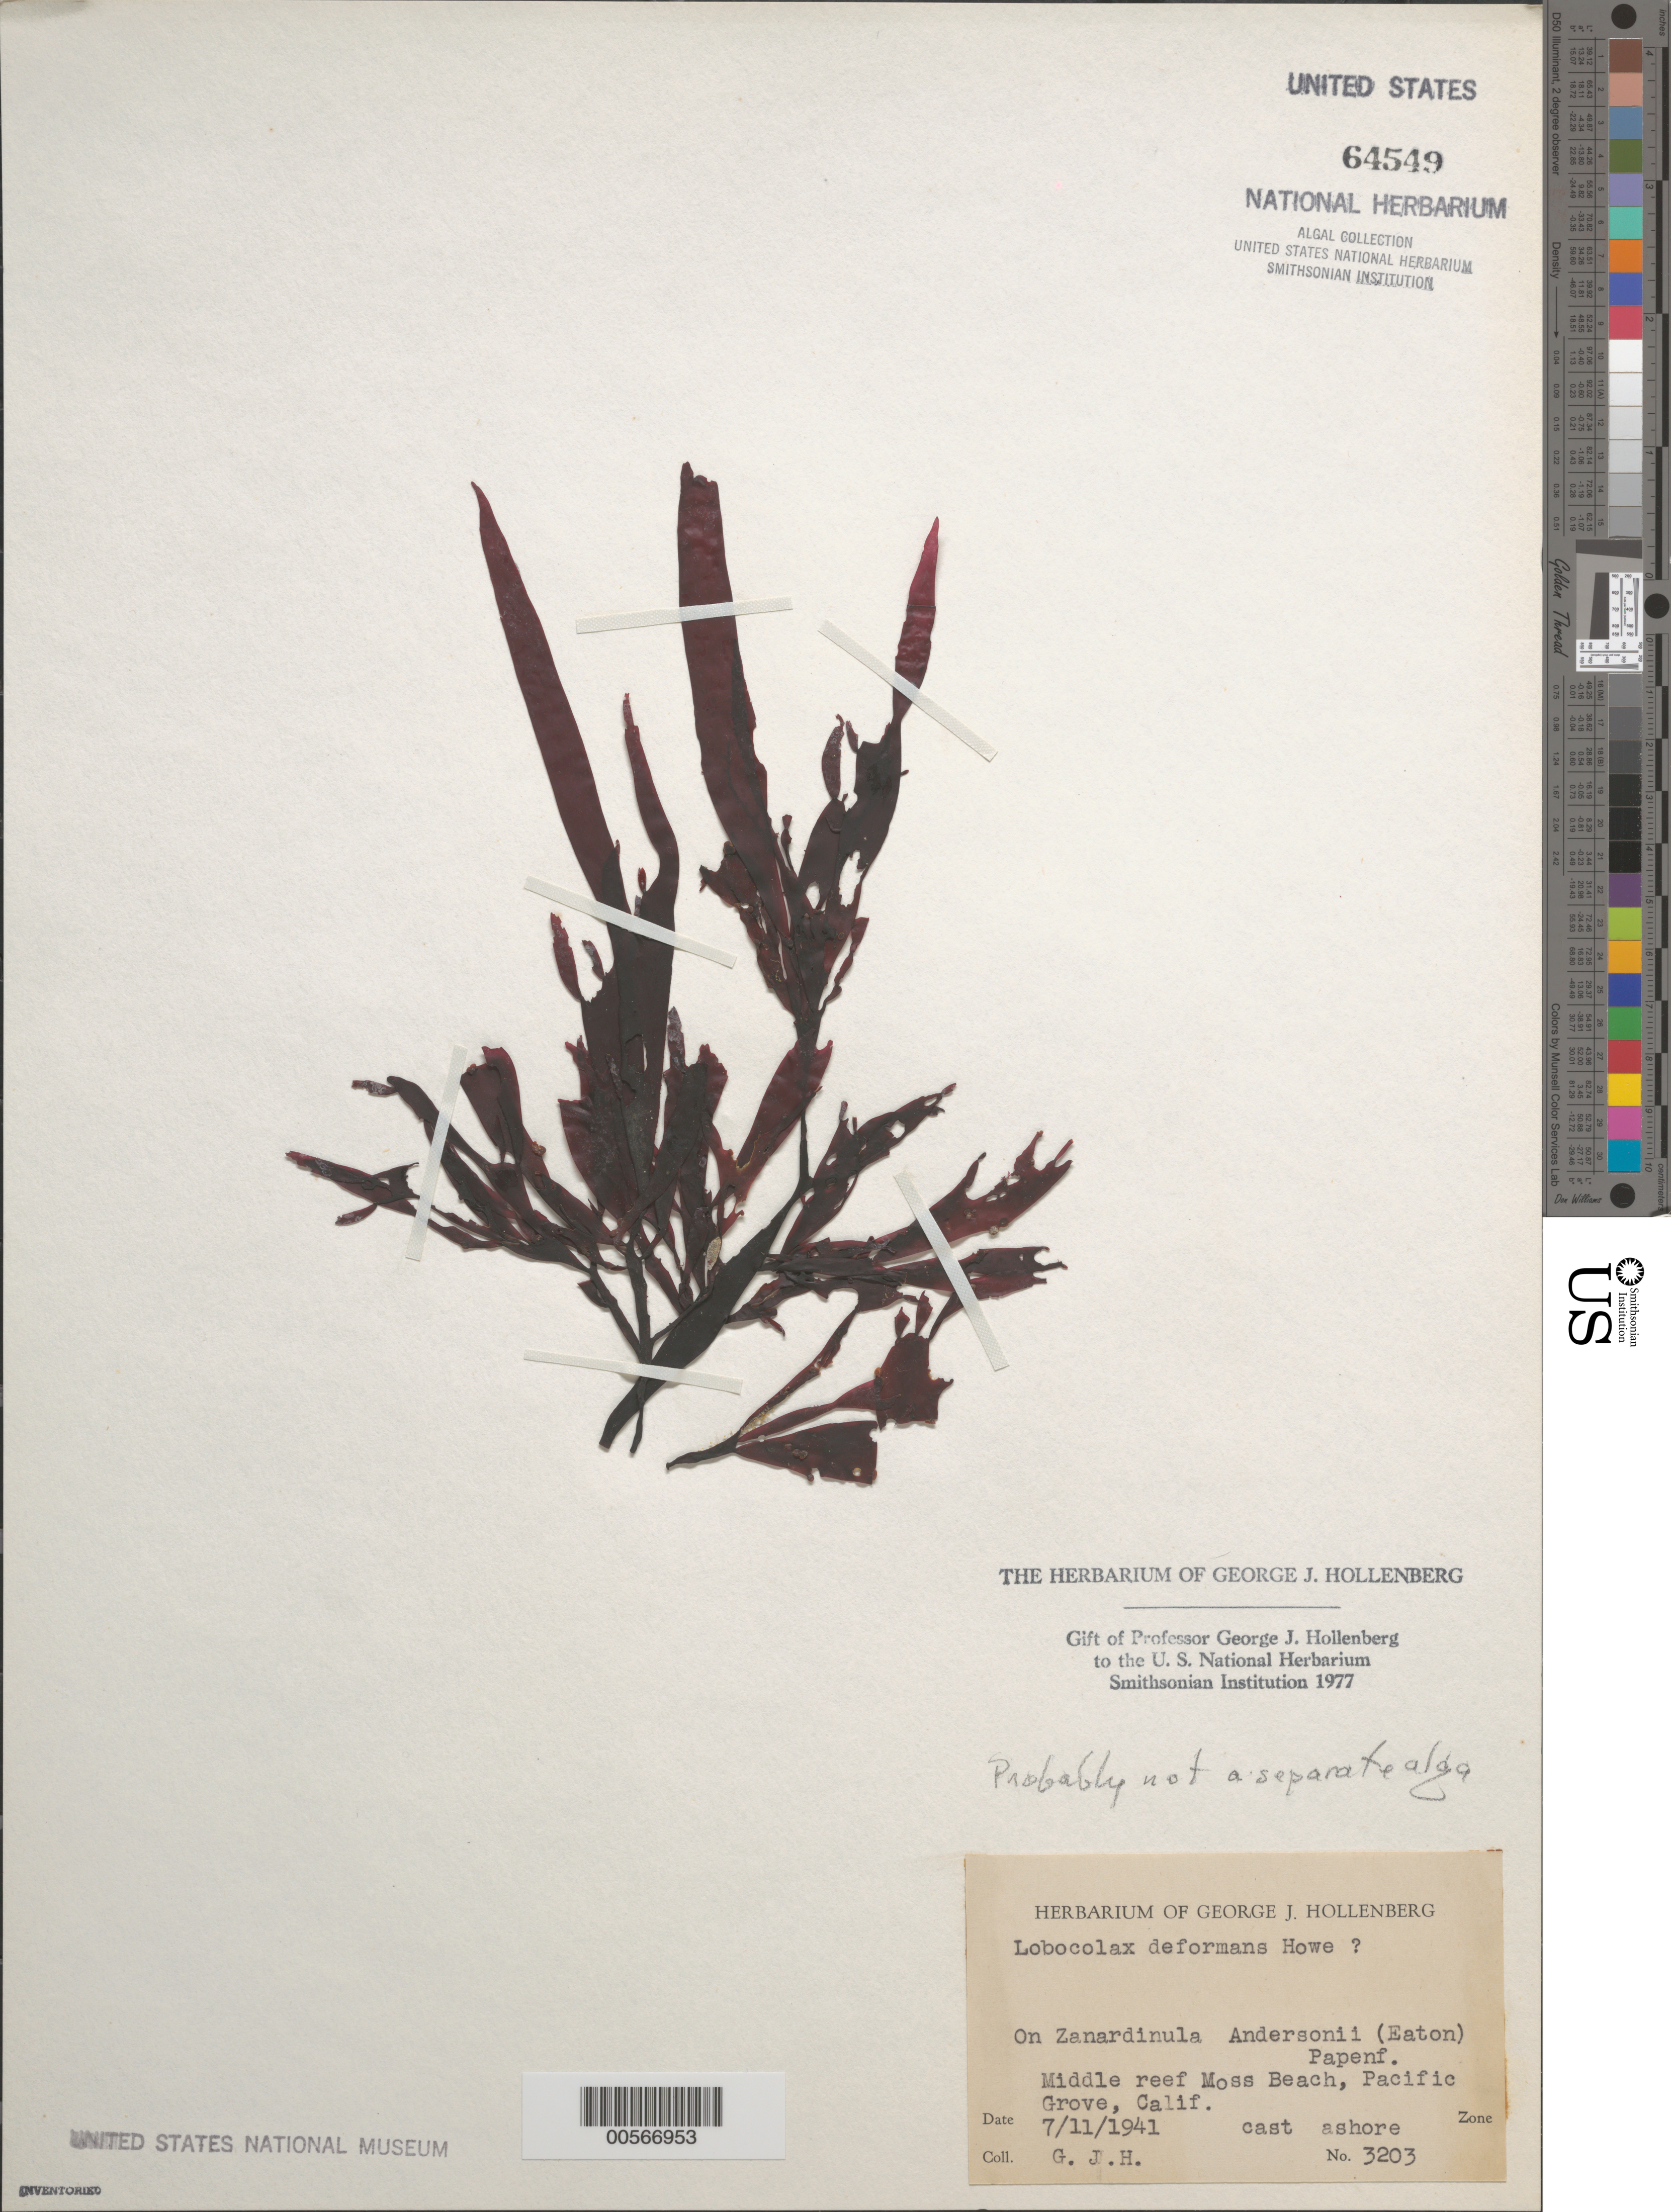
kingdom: Plantae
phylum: Rhodophyta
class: Florideophyceae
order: Cryptonemiales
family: Cryptonemiaceae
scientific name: Prionitis decipiens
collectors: G. Hollenberg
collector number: GJH 3203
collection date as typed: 11 Jul 1941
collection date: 1941-07-11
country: United States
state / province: California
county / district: Monterey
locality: Middle reef of Moss Beach, Pacific Grove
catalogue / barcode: US 64549